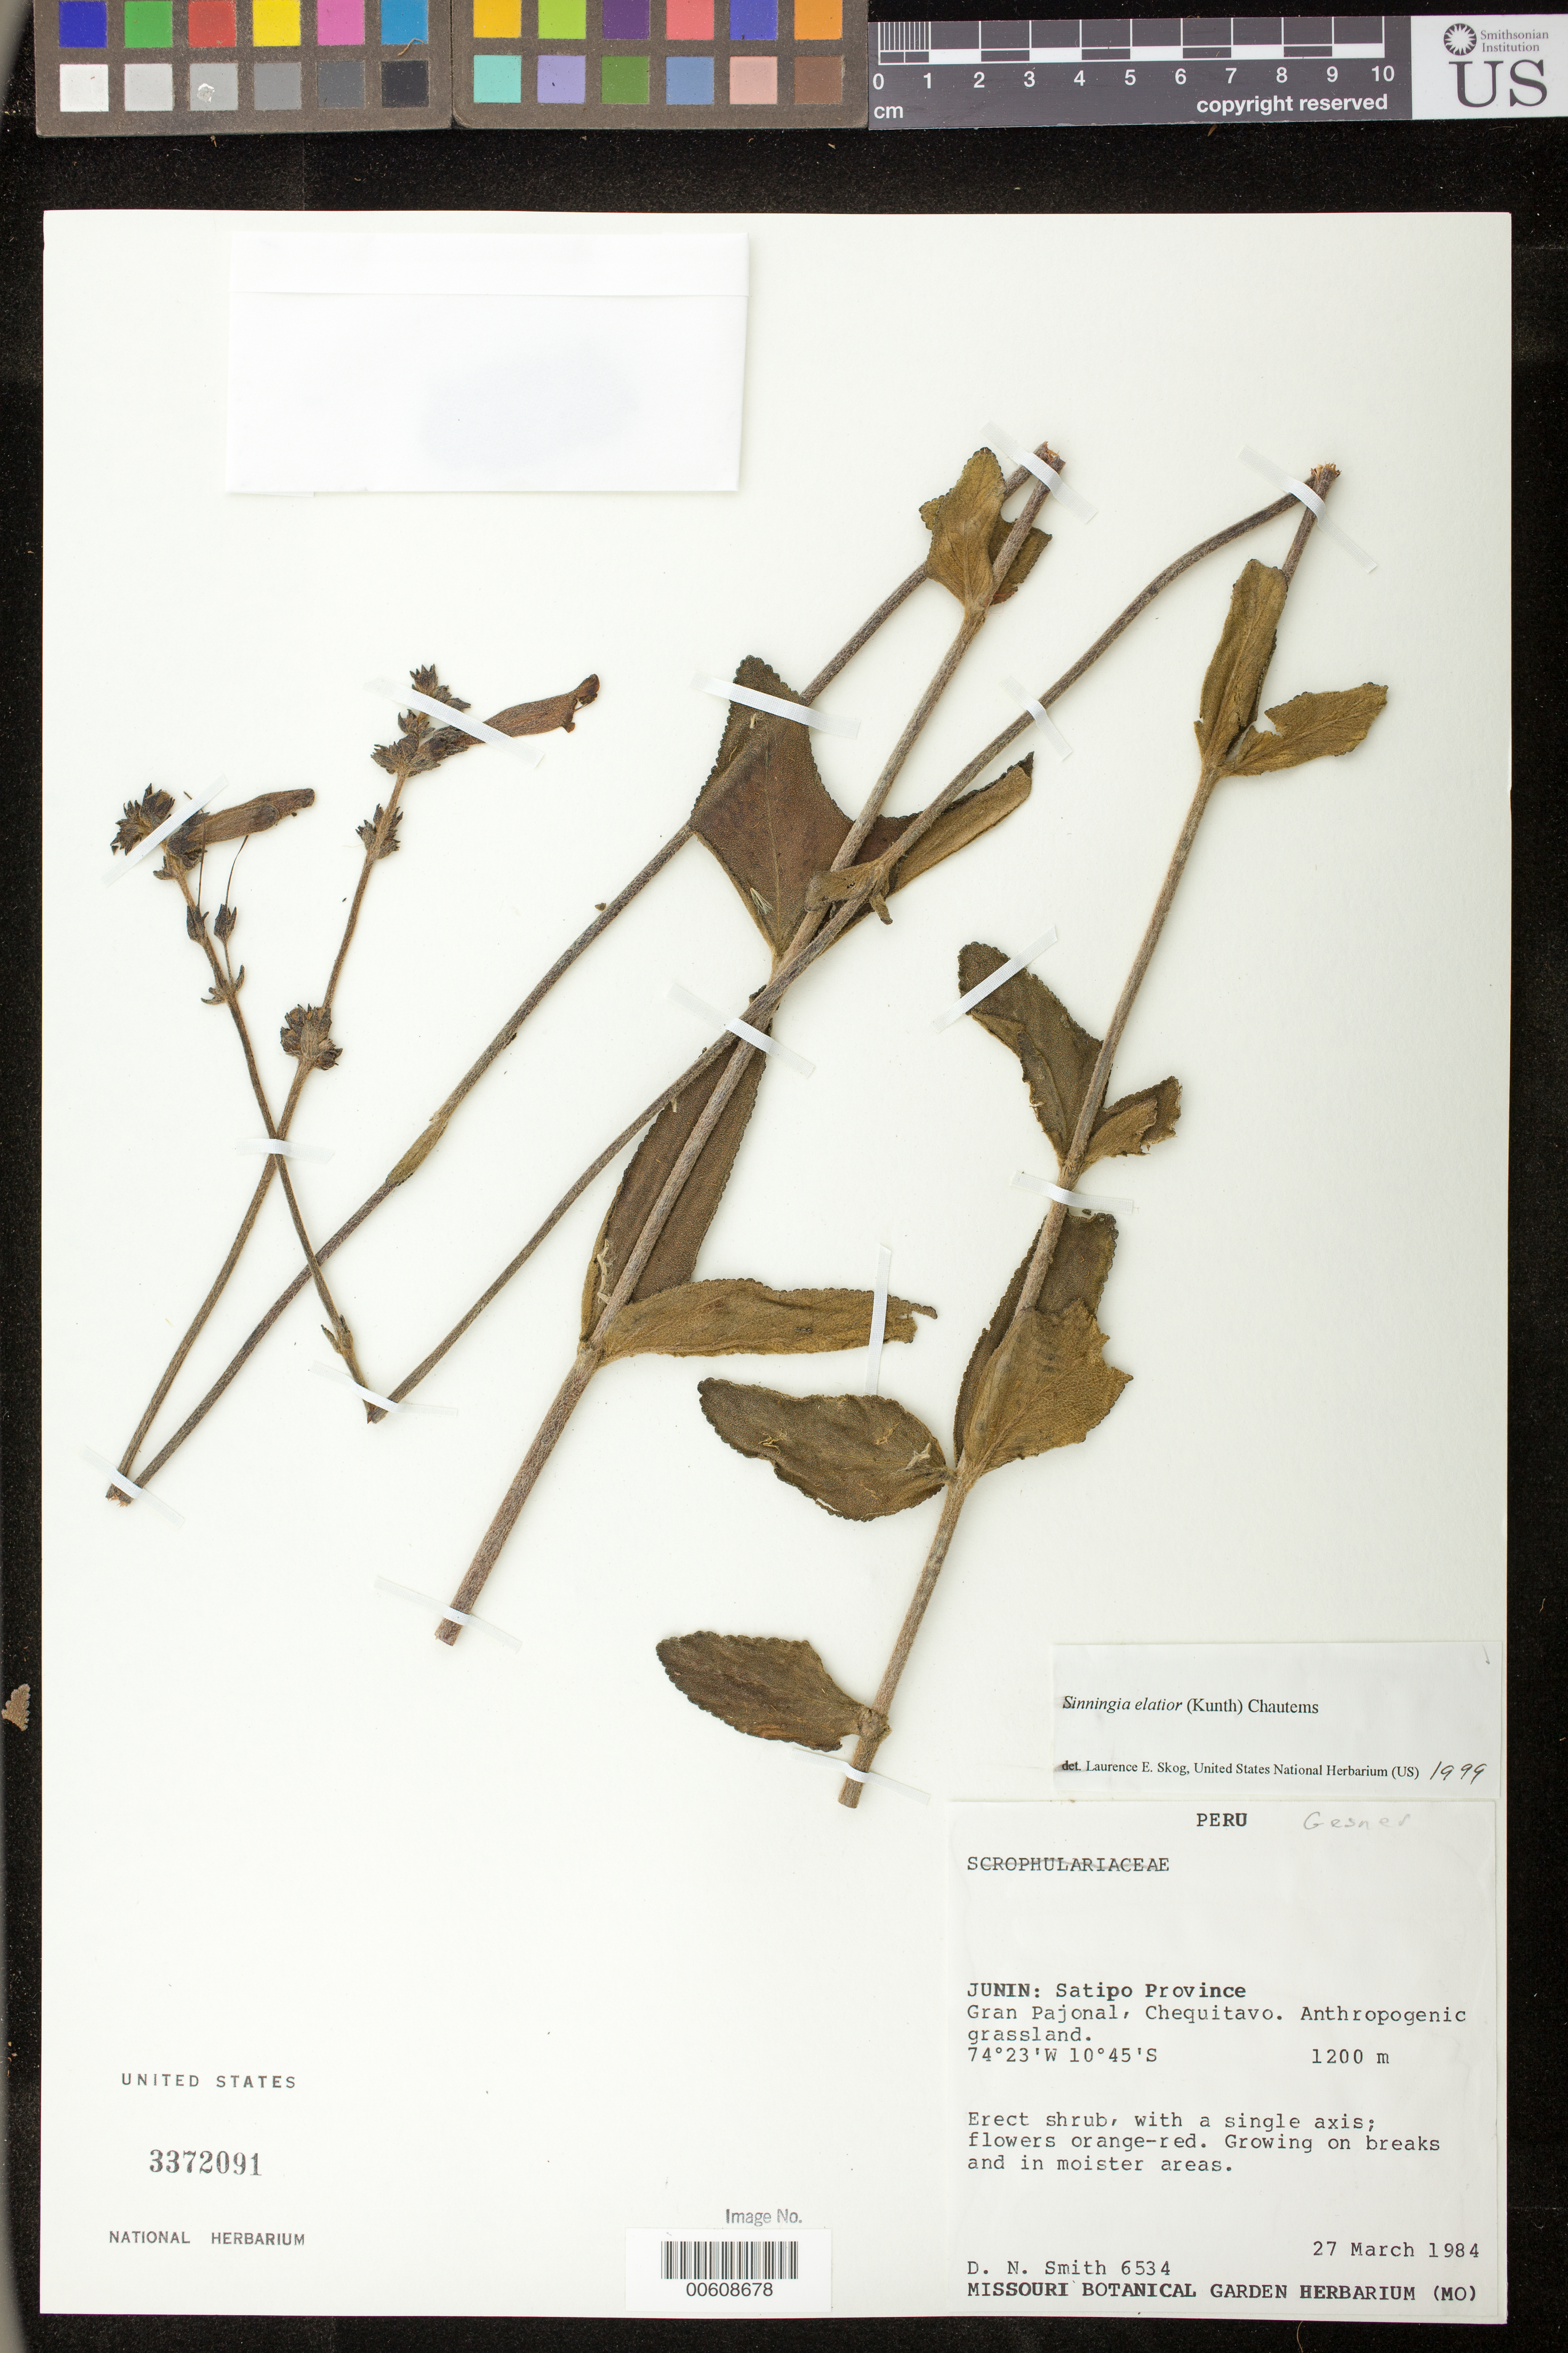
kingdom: Plantae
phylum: Tracheophyta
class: Magnoliopsida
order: Lamiales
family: Gesneriaceae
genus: Sinningia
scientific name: Sinningia elatior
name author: (Kunth) Chautems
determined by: Skog, Laurence E.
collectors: D. Smith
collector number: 6534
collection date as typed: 27 Mar 1984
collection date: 1984-03-27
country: Peru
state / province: Junín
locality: Prov. Satipo; Gran Pajonal, Chequitavo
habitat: Anthropogenic grassland; growing on breaks and in moister areas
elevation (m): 1200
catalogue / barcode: US 3372091